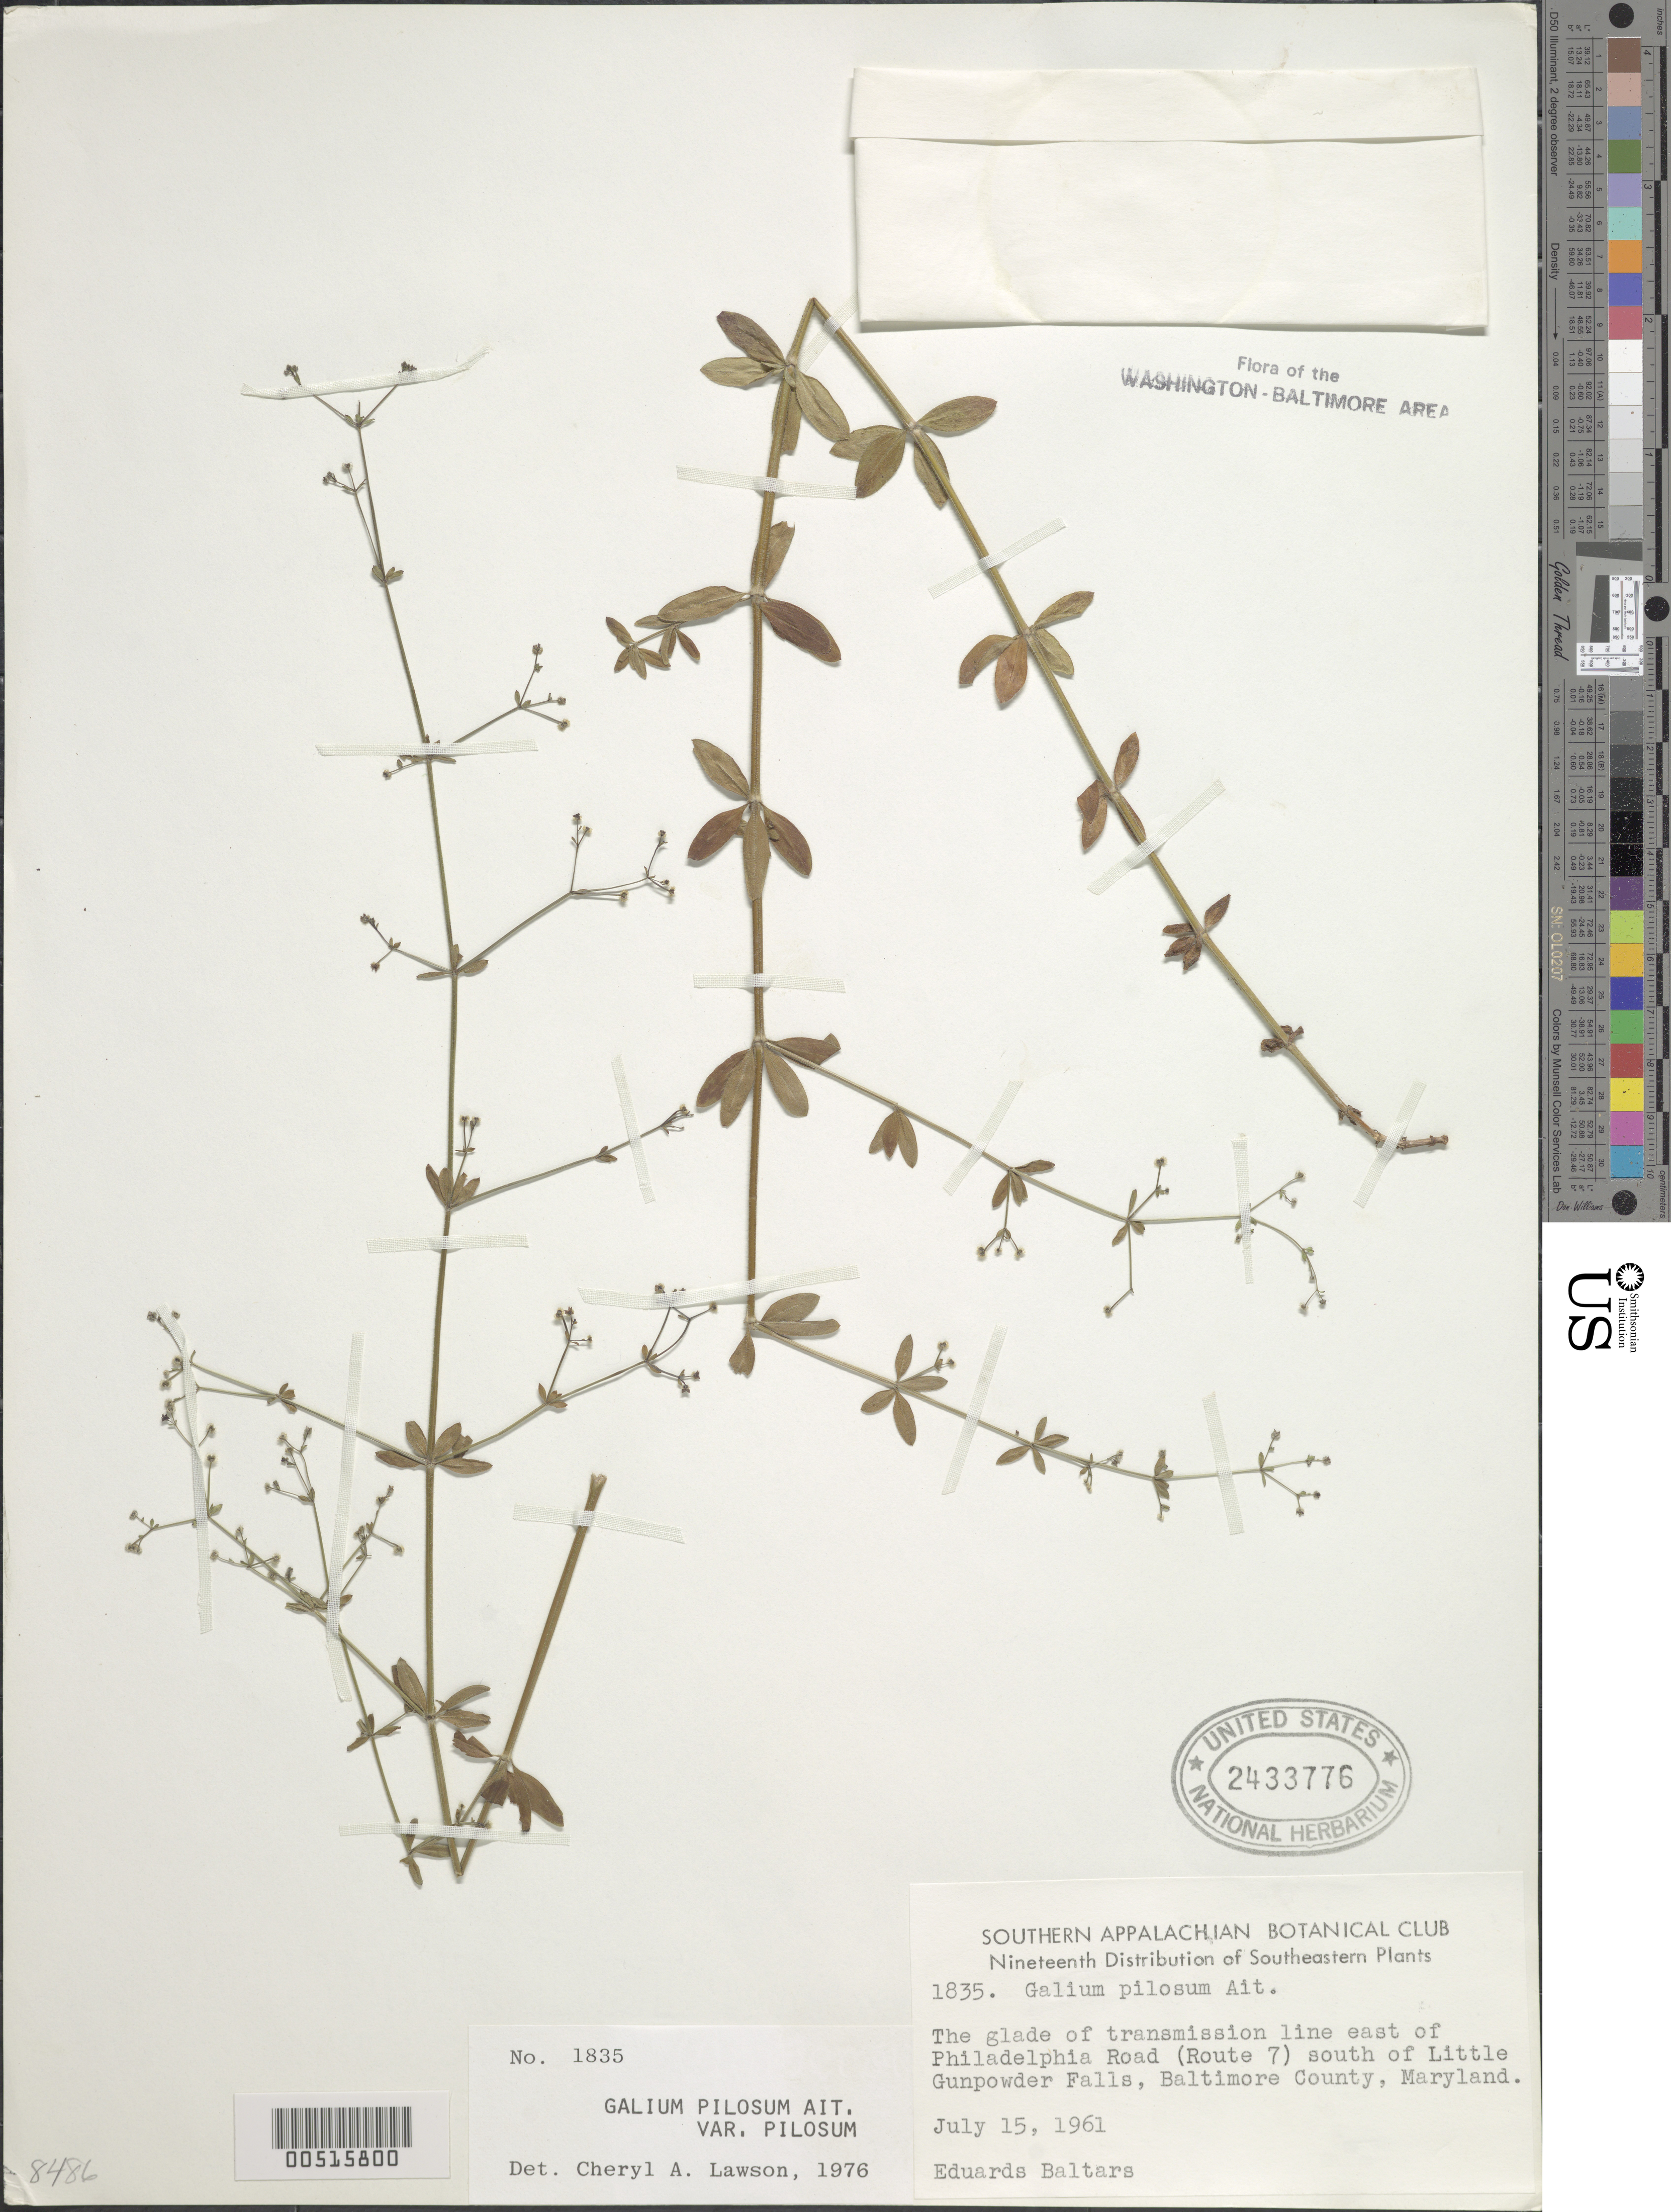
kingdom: Plantae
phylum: Tracheophyta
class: Magnoliopsida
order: Gentianales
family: Rubiaceae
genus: Galium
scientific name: Galium pilosum var. pilosum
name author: Aiton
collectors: E. Baltars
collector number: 1835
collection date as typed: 15 Jul 1961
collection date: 1961-07-15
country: United States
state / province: Maryland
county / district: Baltimore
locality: Little Gunpowder Falls, S of, E of Rt. 7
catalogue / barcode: US 2433776